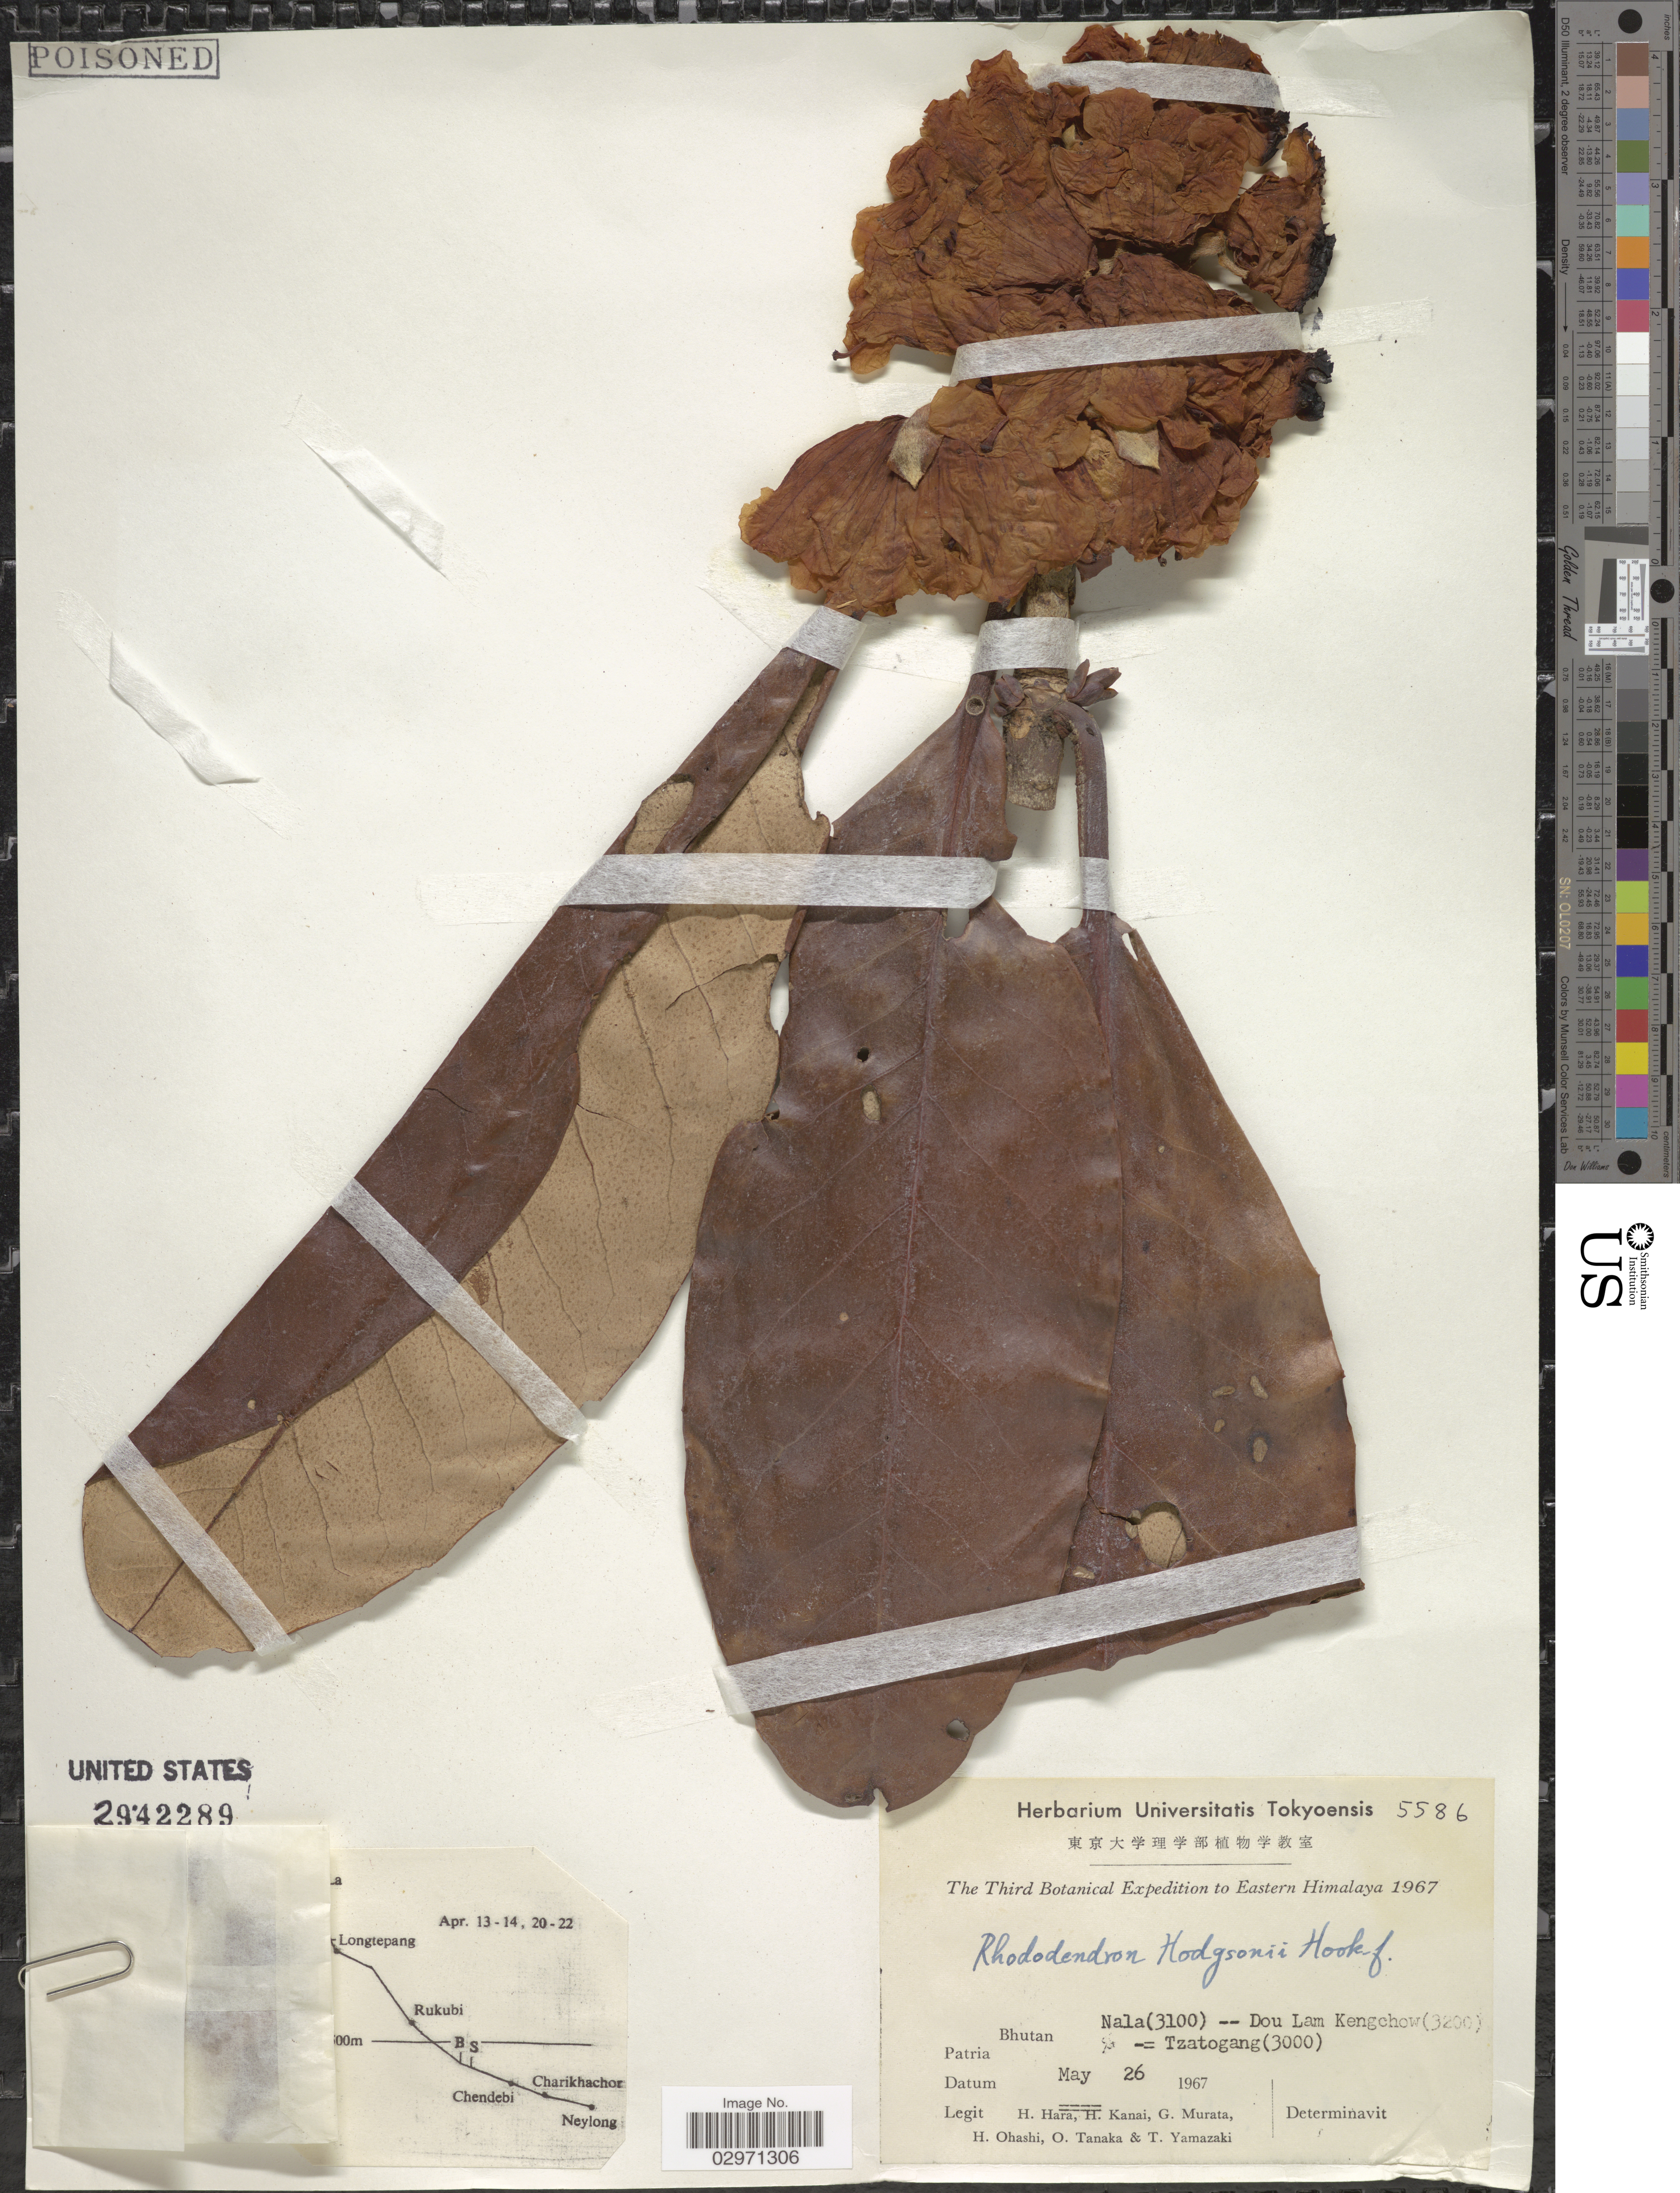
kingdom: Plantae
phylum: Tracheophyta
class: Magnoliopsida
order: Ericales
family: Ericaceae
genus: Rhododendron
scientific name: Rhododendron hodgsonii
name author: Hook. f.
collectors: H. Hara, H. Kanai, G. Murata, H. Ohashi & et al.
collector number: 5586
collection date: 1967-05-26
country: Bhutan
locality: Nala -- Dou Lam Kengchow -= Tzatogang.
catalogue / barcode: US 2942289